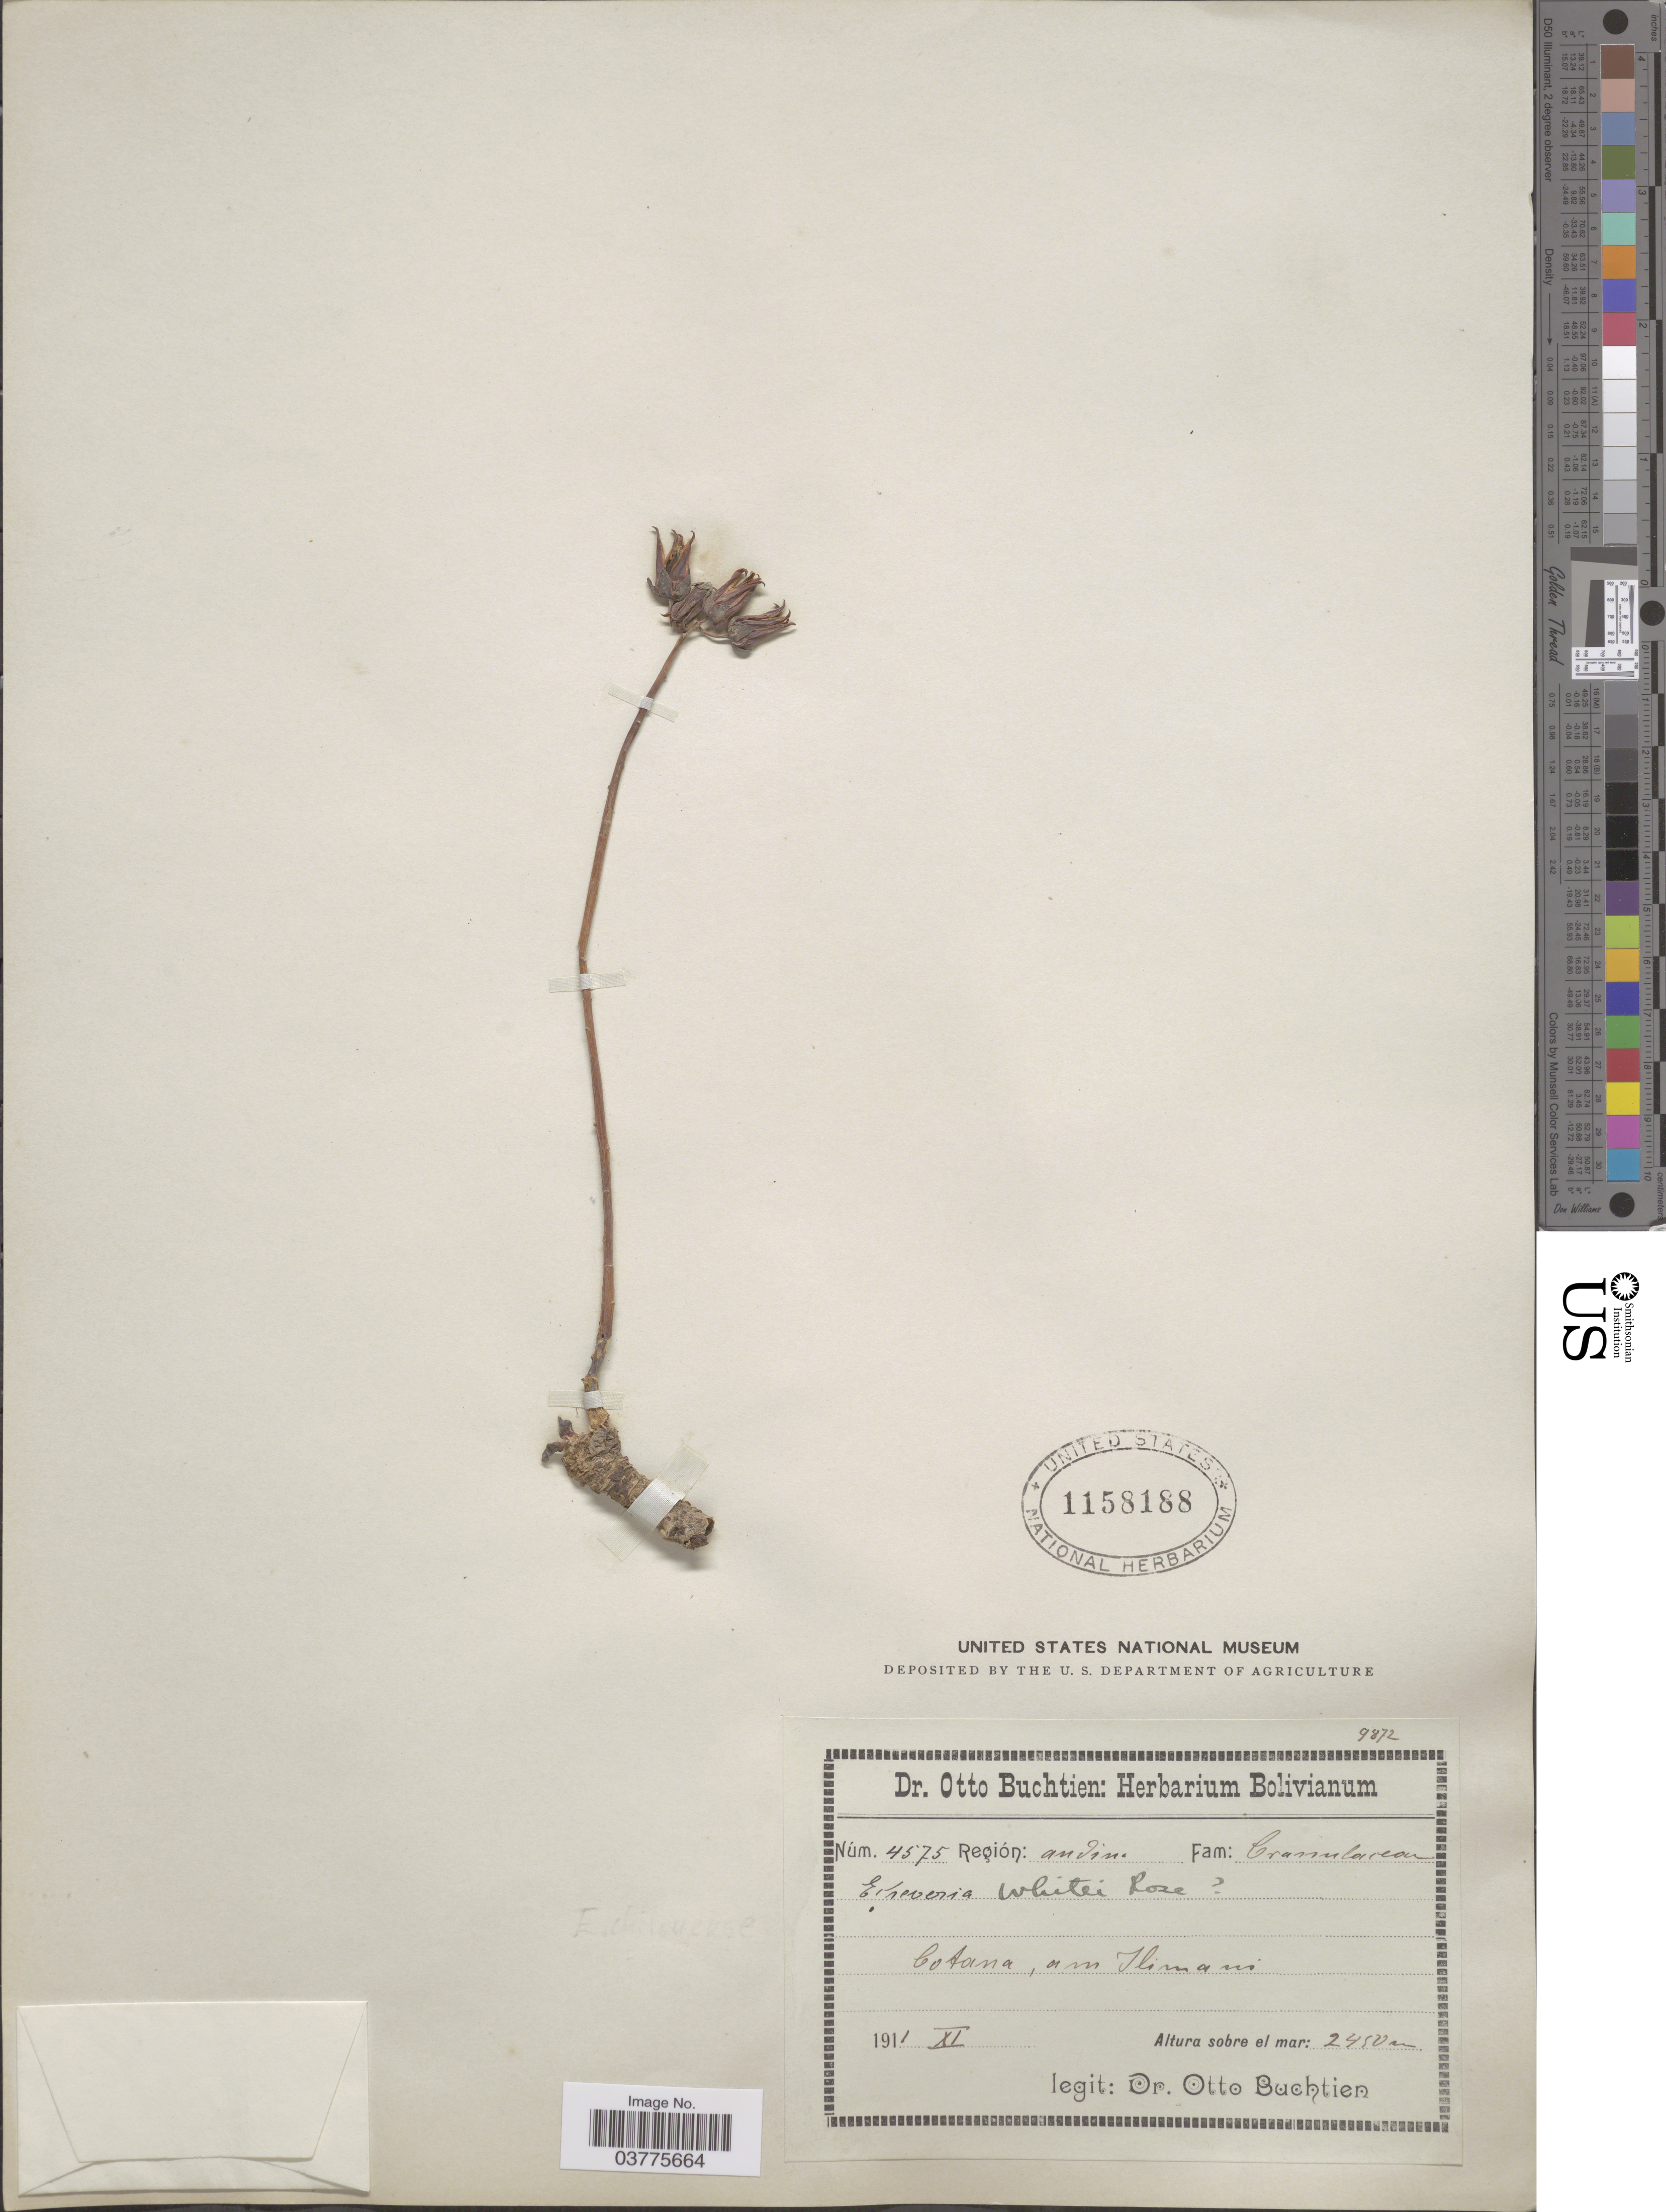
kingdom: Plantae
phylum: Tracheophyta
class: Magnoliopsida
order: Saxifragales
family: Crassulaceae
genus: Echeveria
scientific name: Echeveria whitei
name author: Rose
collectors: O. Buchtien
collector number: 4575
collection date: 1911-11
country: Bolivia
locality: Región: Andina. Cotana, am Ilimani.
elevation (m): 2450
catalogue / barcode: US 1158188